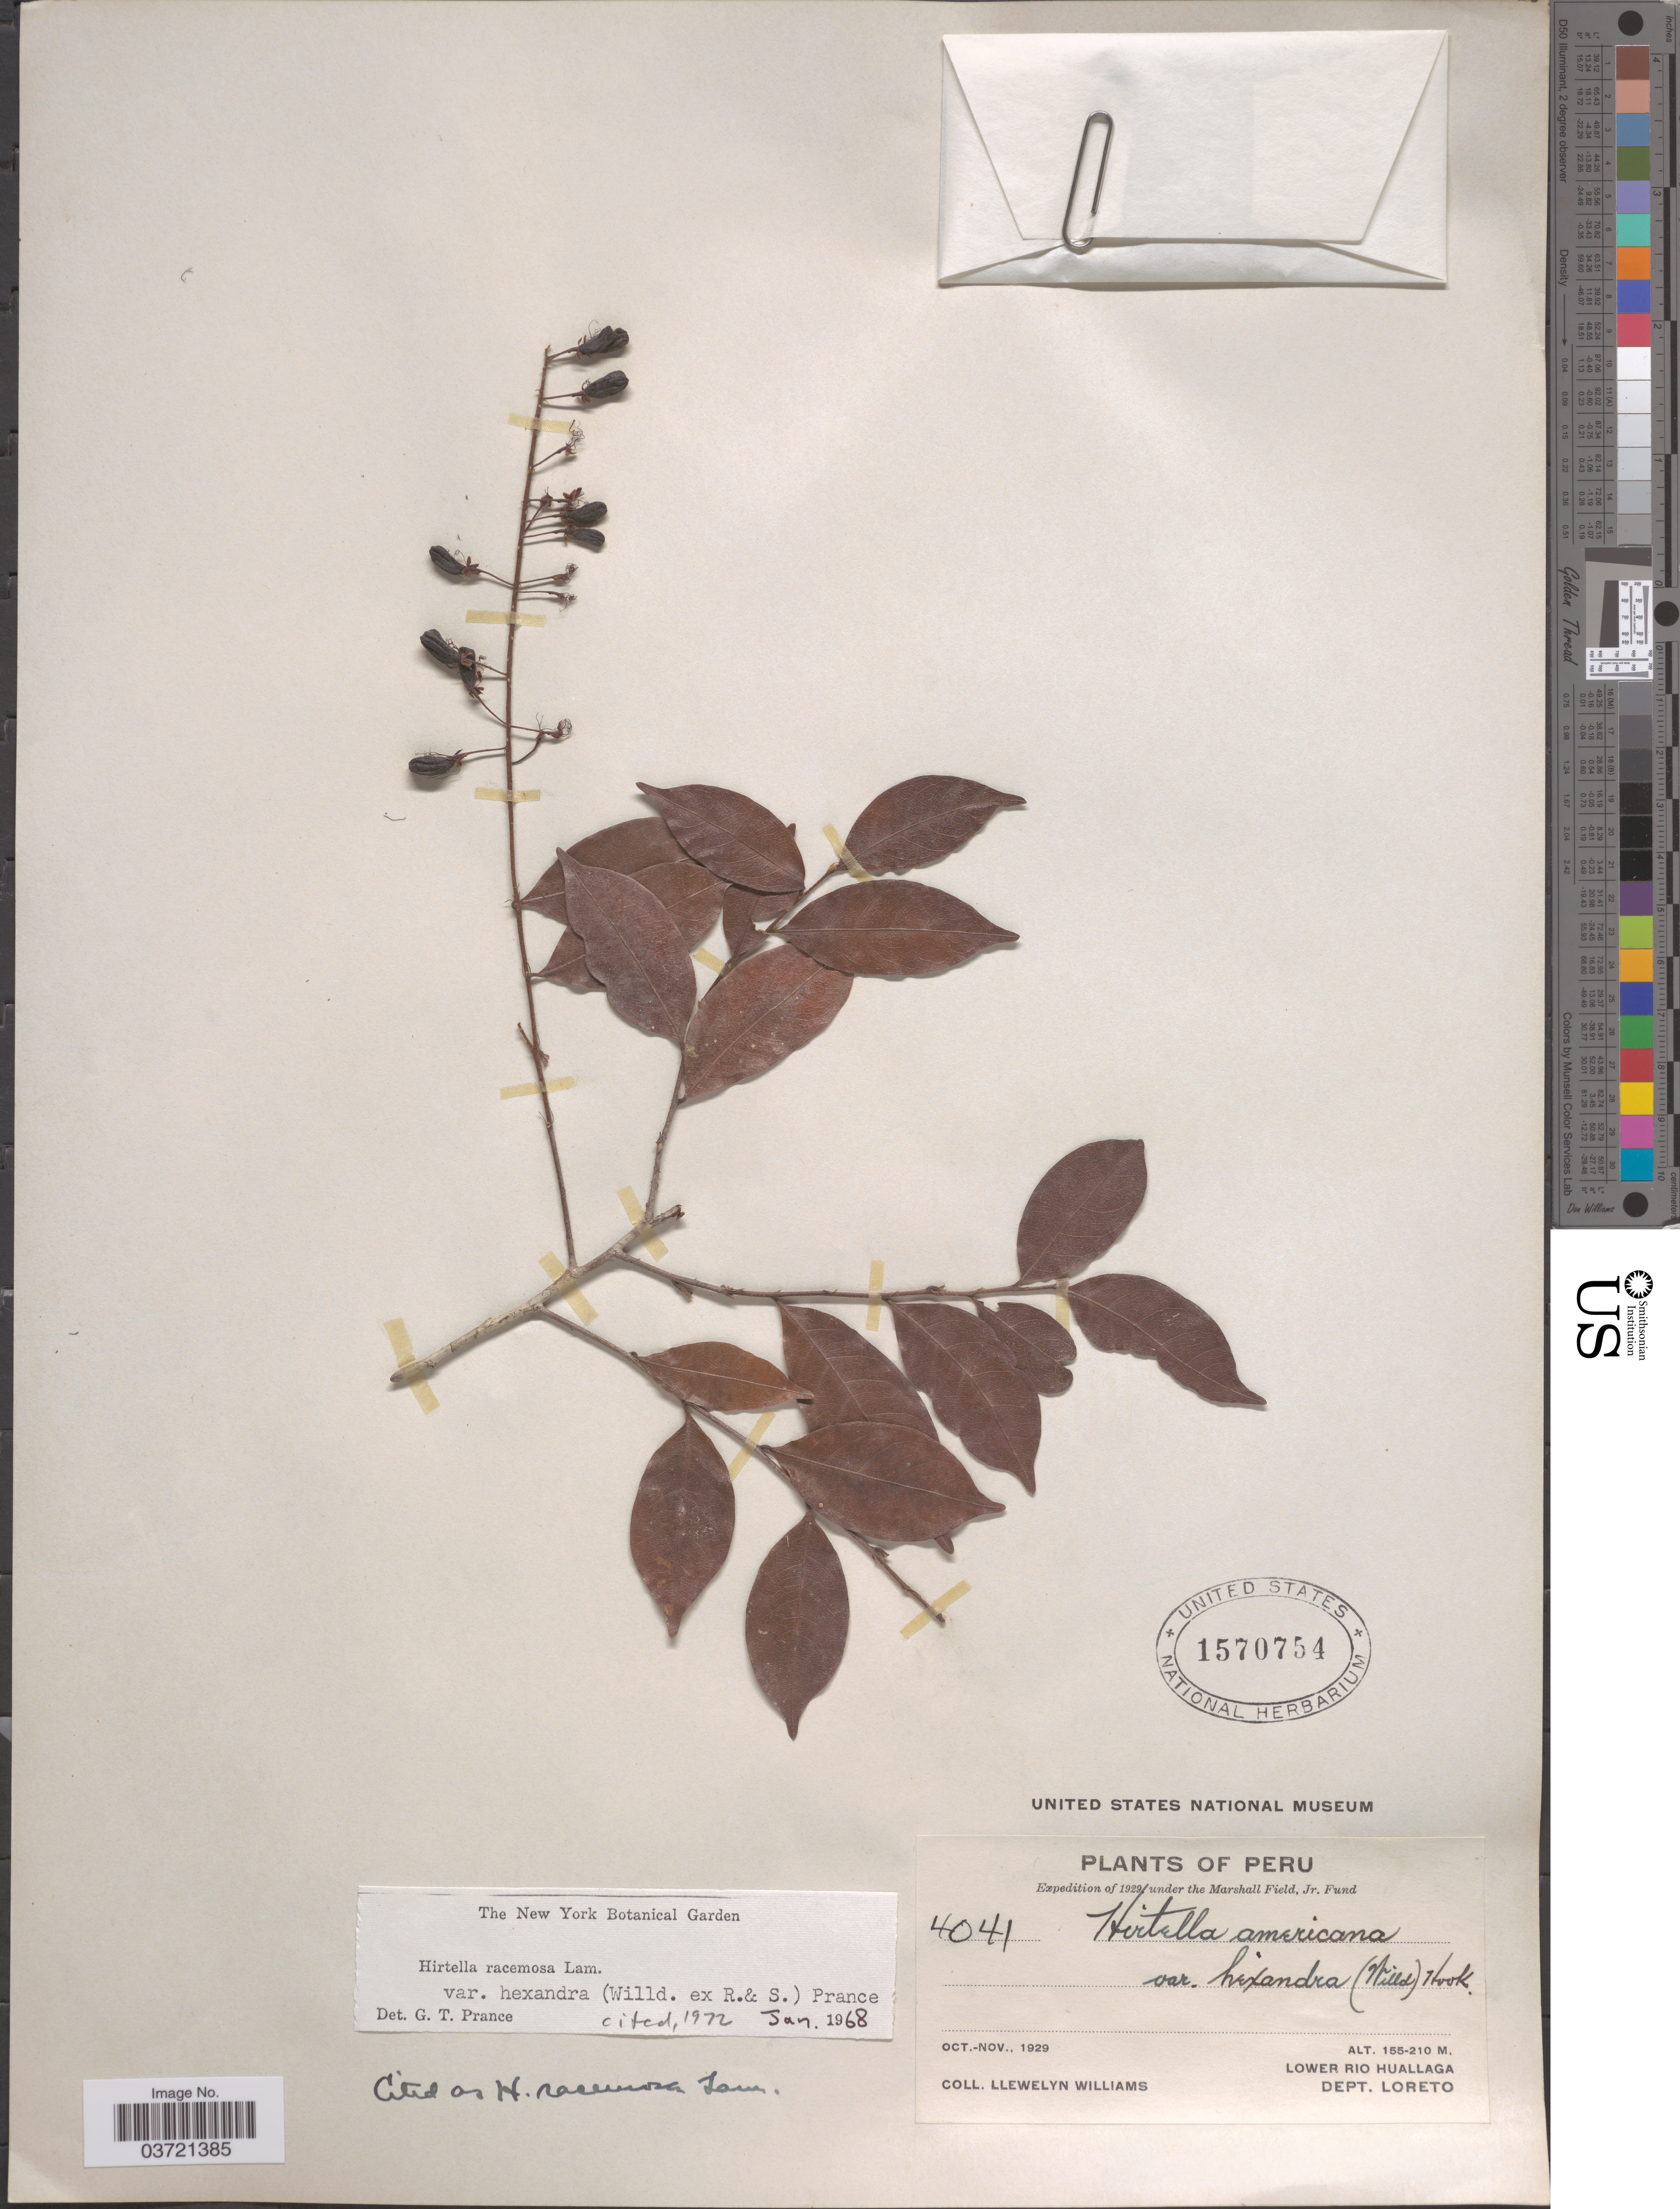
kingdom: Plantae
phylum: Tracheophyta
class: Magnoliopsida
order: Malpighiales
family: Chrysobalanaceae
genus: Hirtella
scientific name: Hirtella racemosa var. hexandra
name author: (Willd. ex Roem. & Schult.) Prance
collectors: Ll. Williams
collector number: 4041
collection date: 1929-10/1929-11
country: Peru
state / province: Loreto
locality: Lower Rio Huallaga. Dept. Loreto.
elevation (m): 155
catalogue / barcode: US 1570754